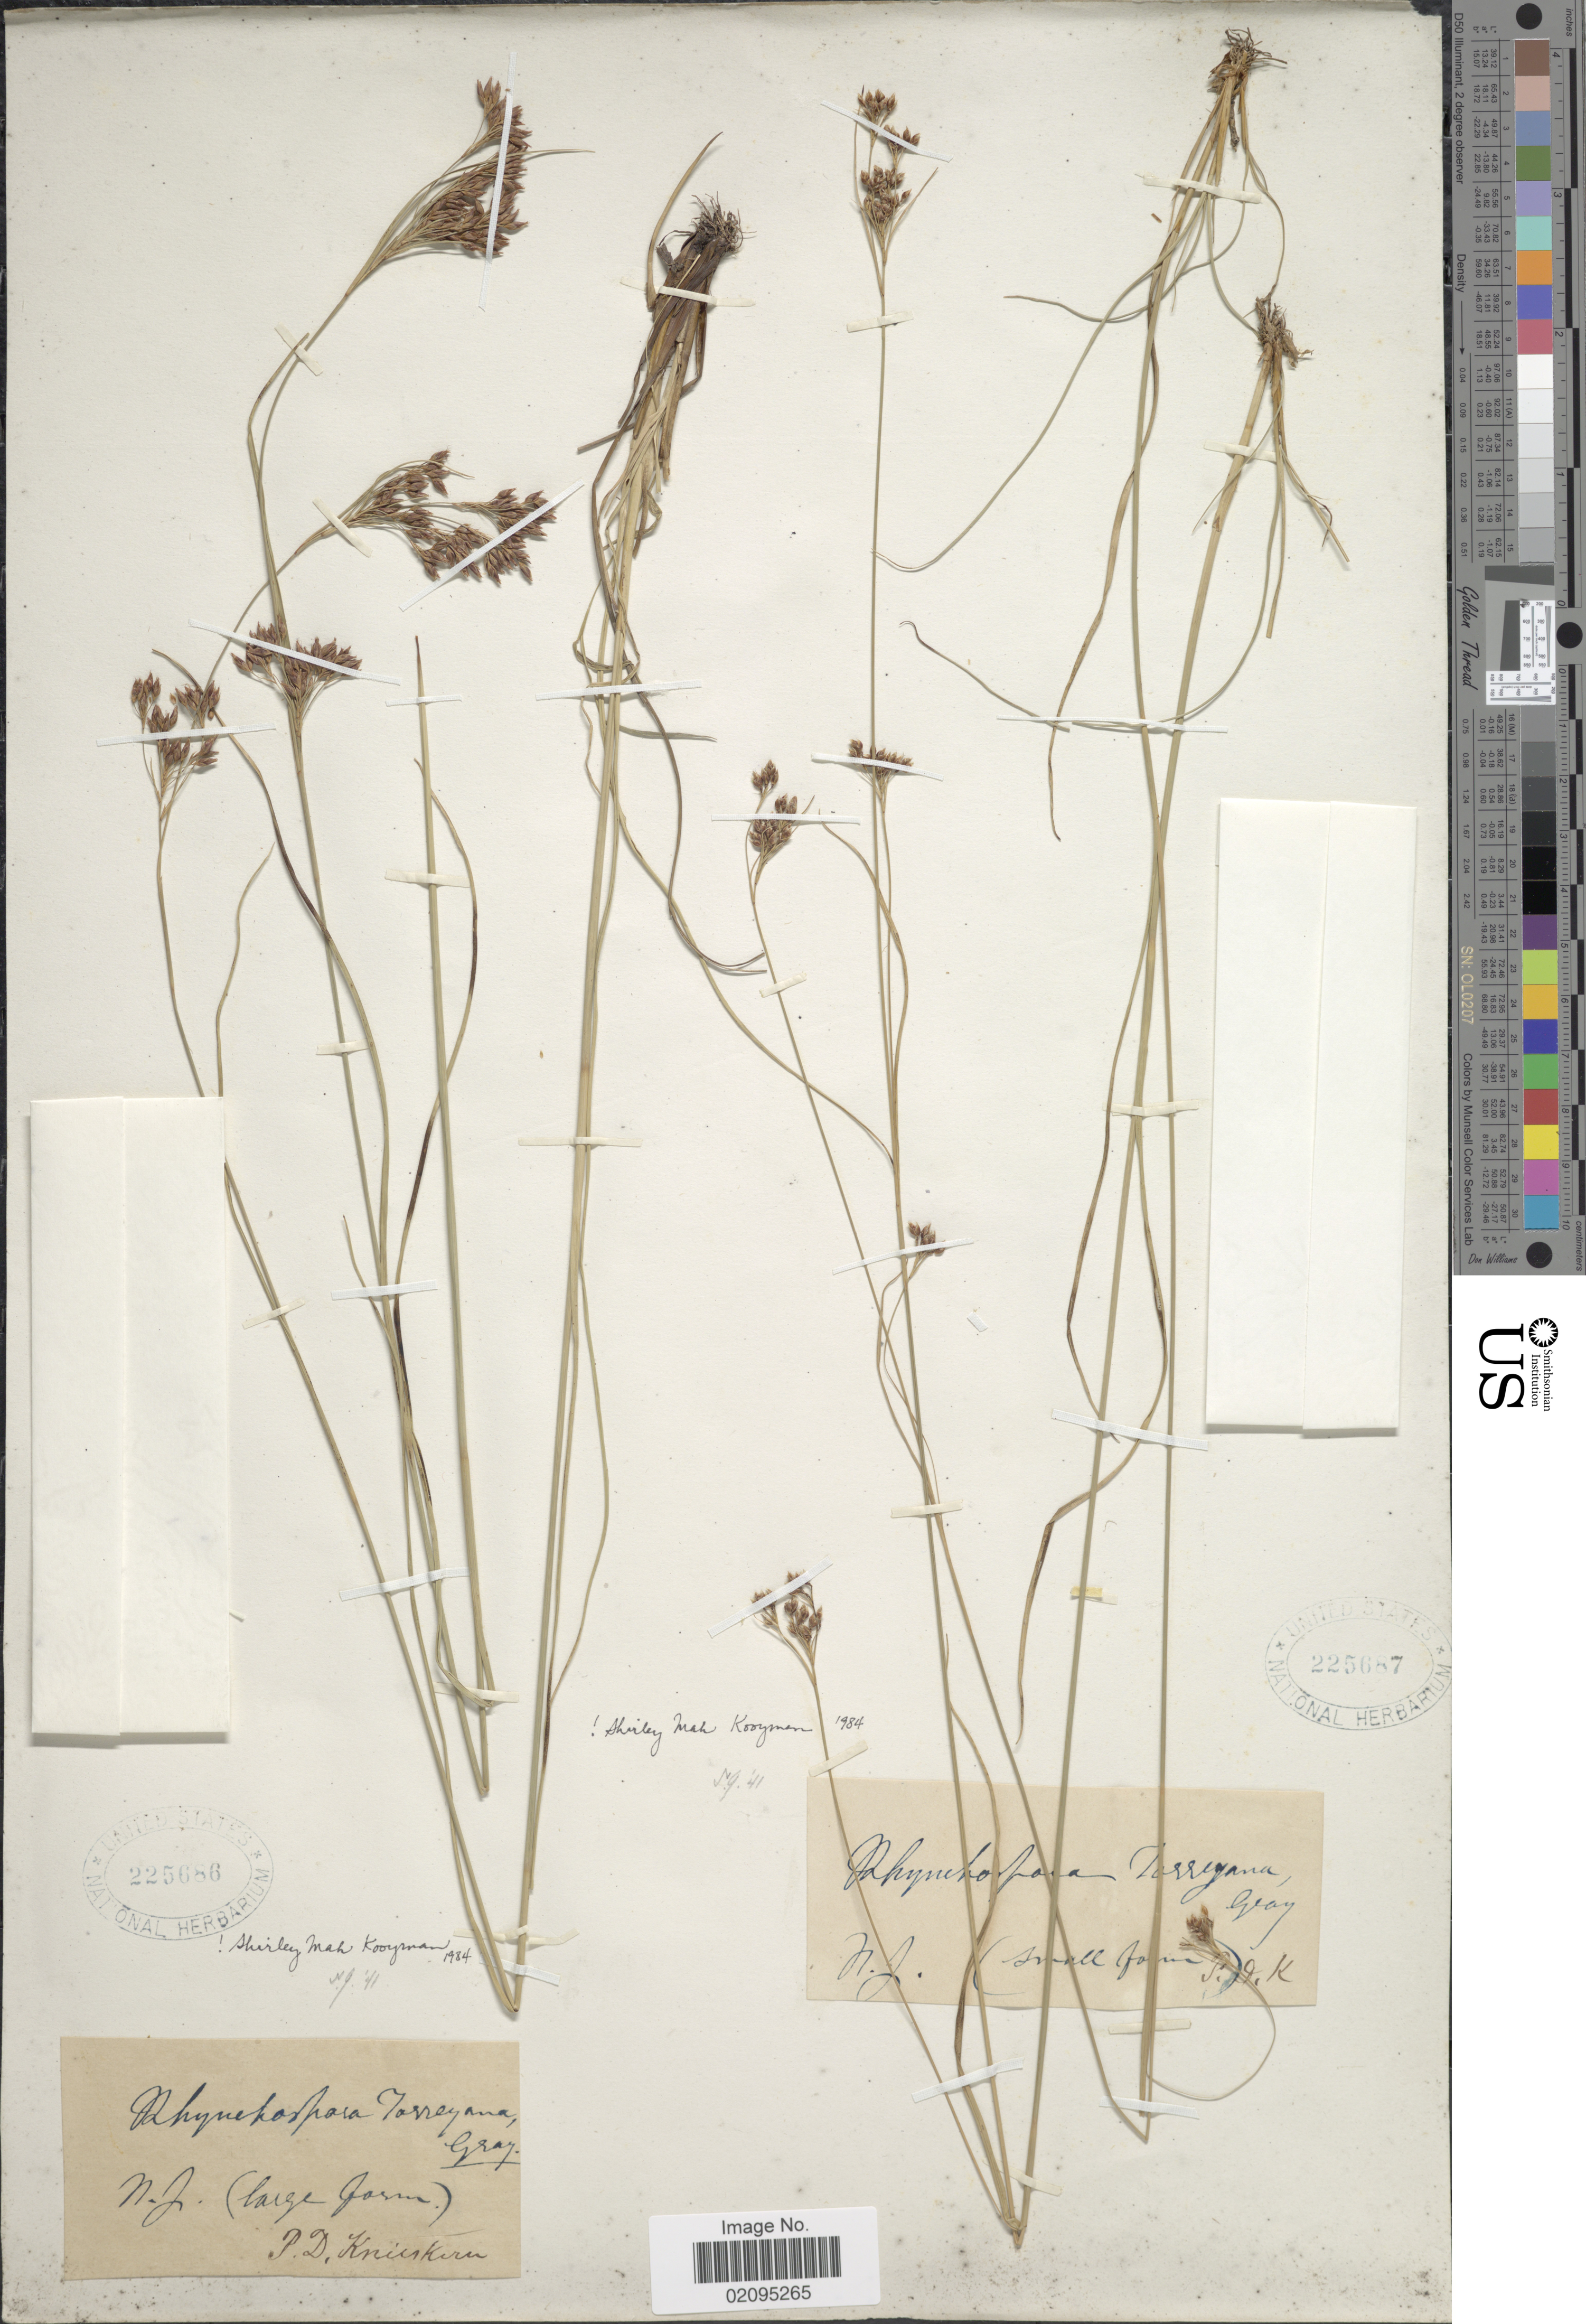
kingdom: Plantae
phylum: Tracheophyta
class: Liliopsida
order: Poales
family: Cyperaceae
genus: Rhynchospora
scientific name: Rhynchospora torreyana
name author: A. Gray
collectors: P. D. Knieskern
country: United States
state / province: New Jersey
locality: (large farm).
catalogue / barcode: US 225686